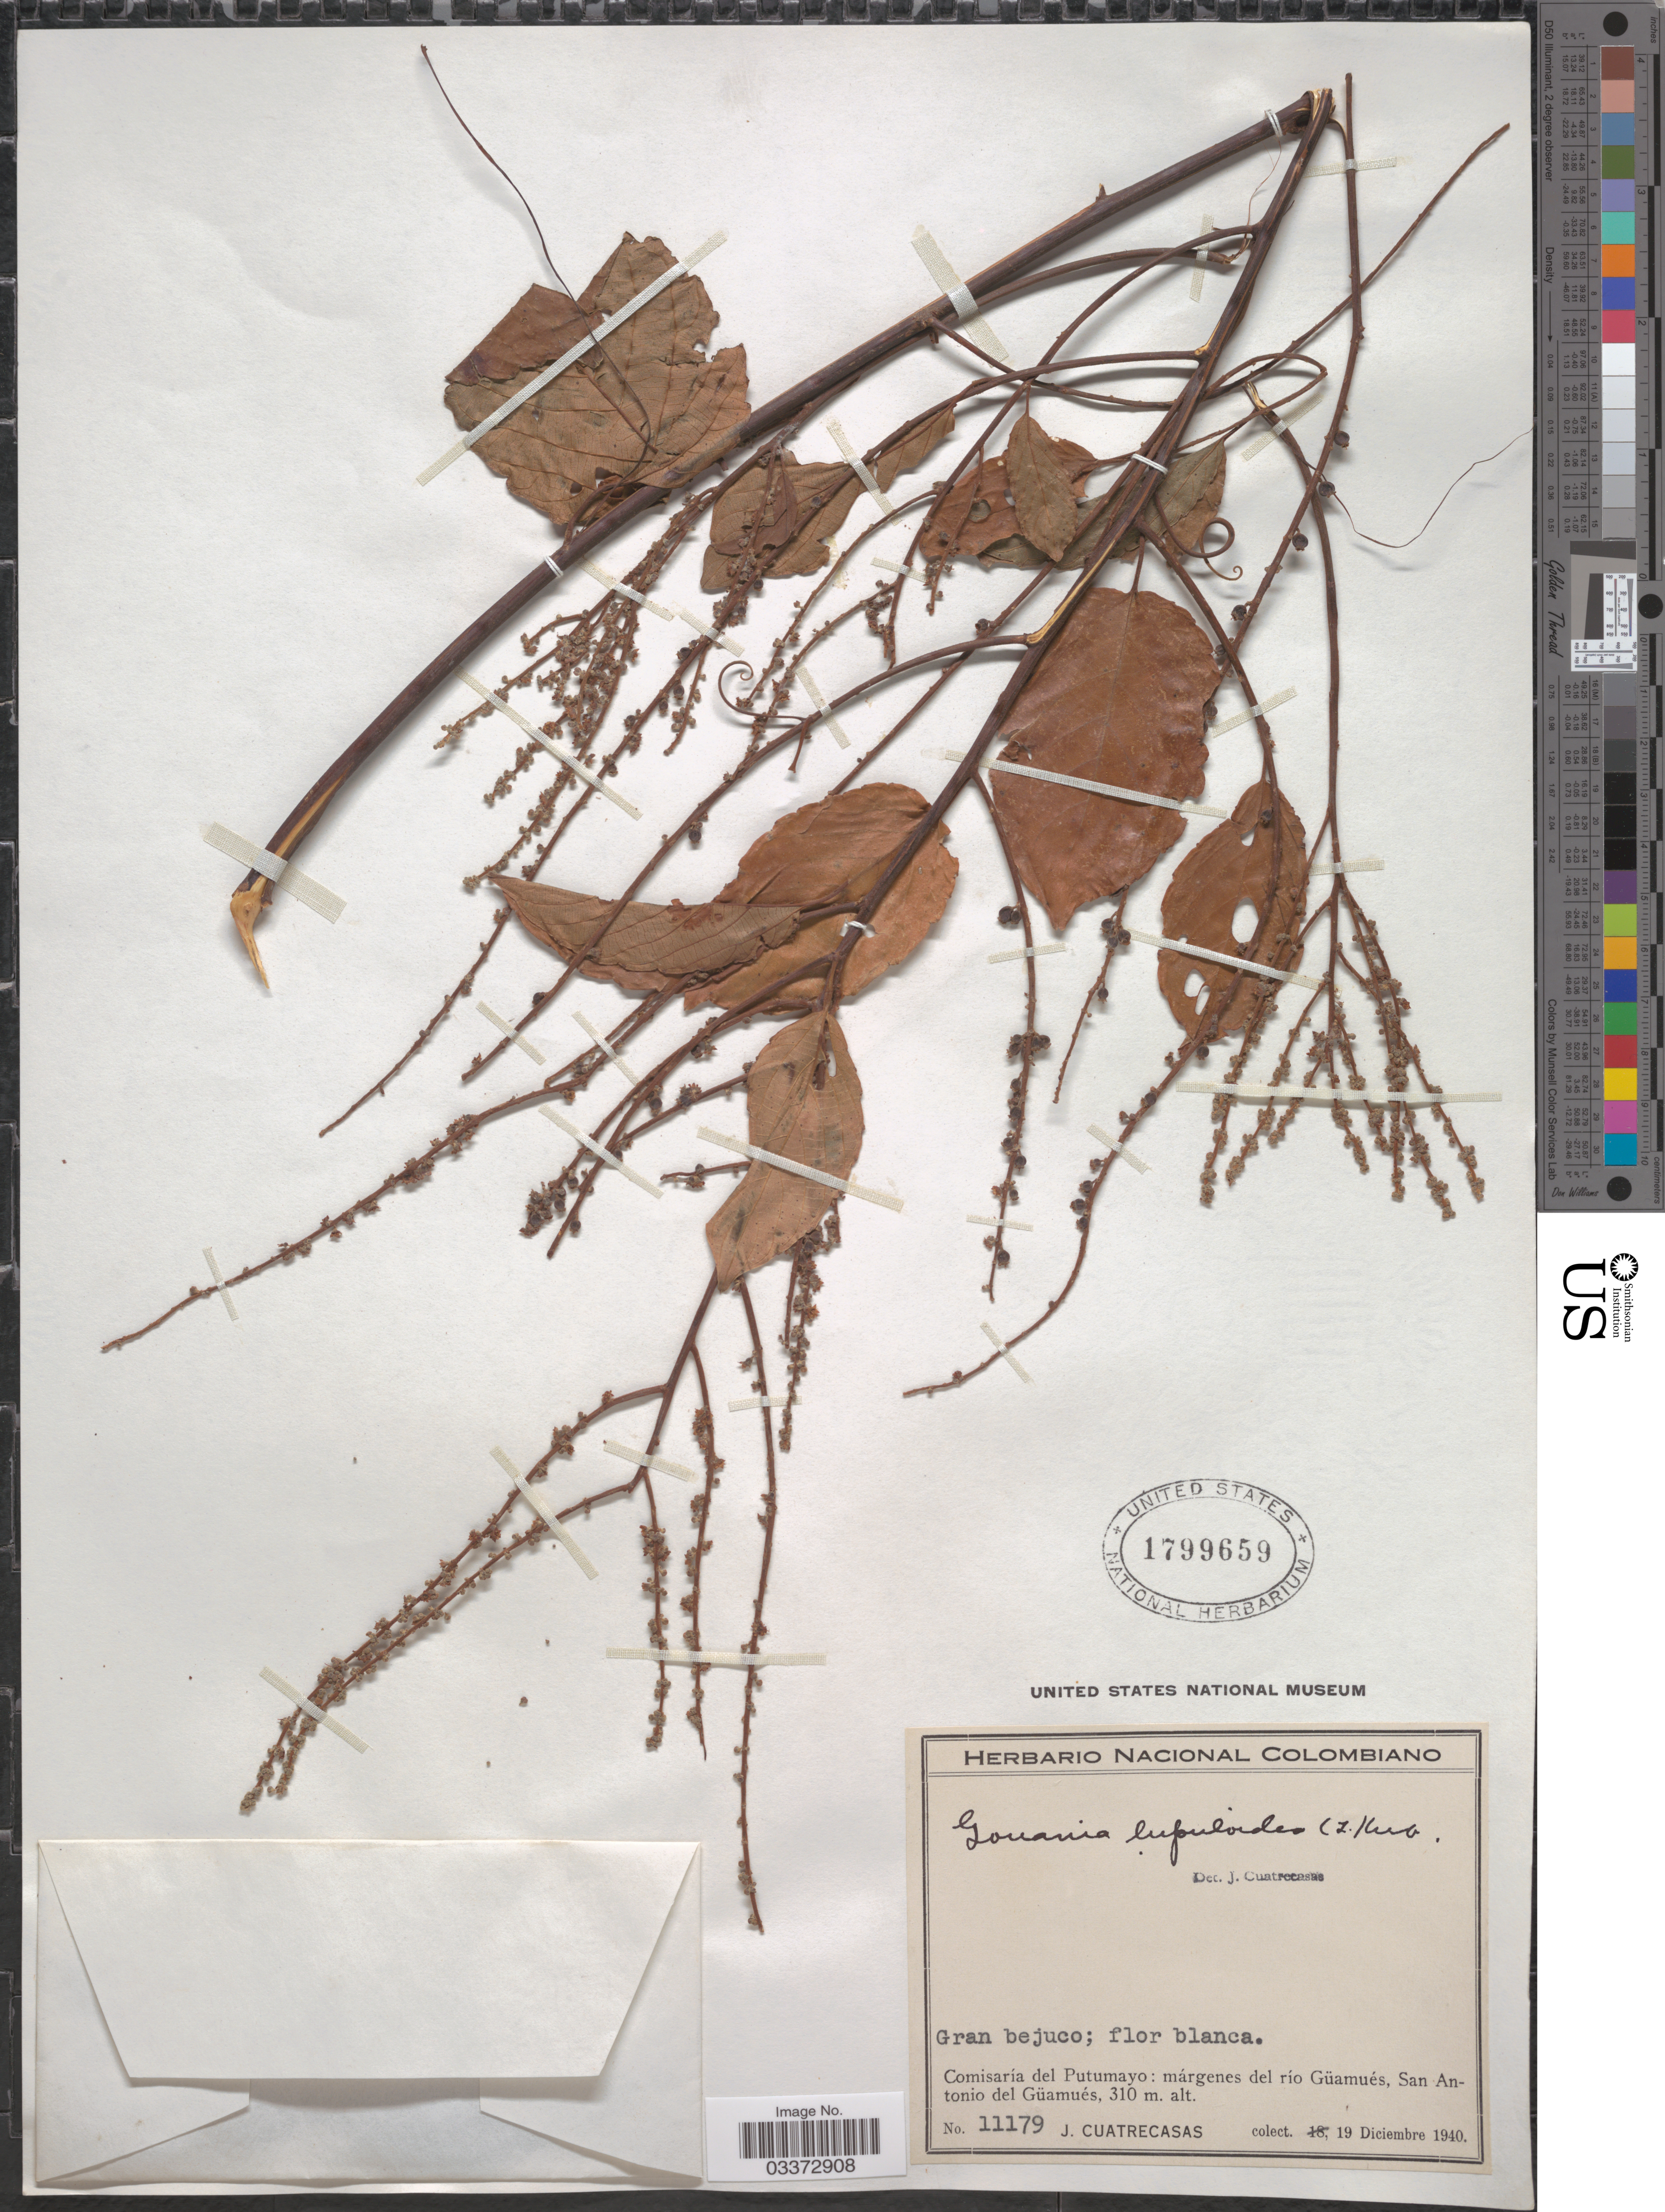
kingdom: Plantae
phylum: Tracheophyta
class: Magnoliopsida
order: Rosales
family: Rhamnaceae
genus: Gouania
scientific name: Gouania alnifolia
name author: Reissek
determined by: Figueira, Mauricio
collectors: J. Cuatrecasas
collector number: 11179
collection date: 1940-12-19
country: Colombia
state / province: Putumayo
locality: Comisaria del Putumayo: márgenes del río Güamués, San Antonio del Güamués.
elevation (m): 310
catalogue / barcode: US 1799659